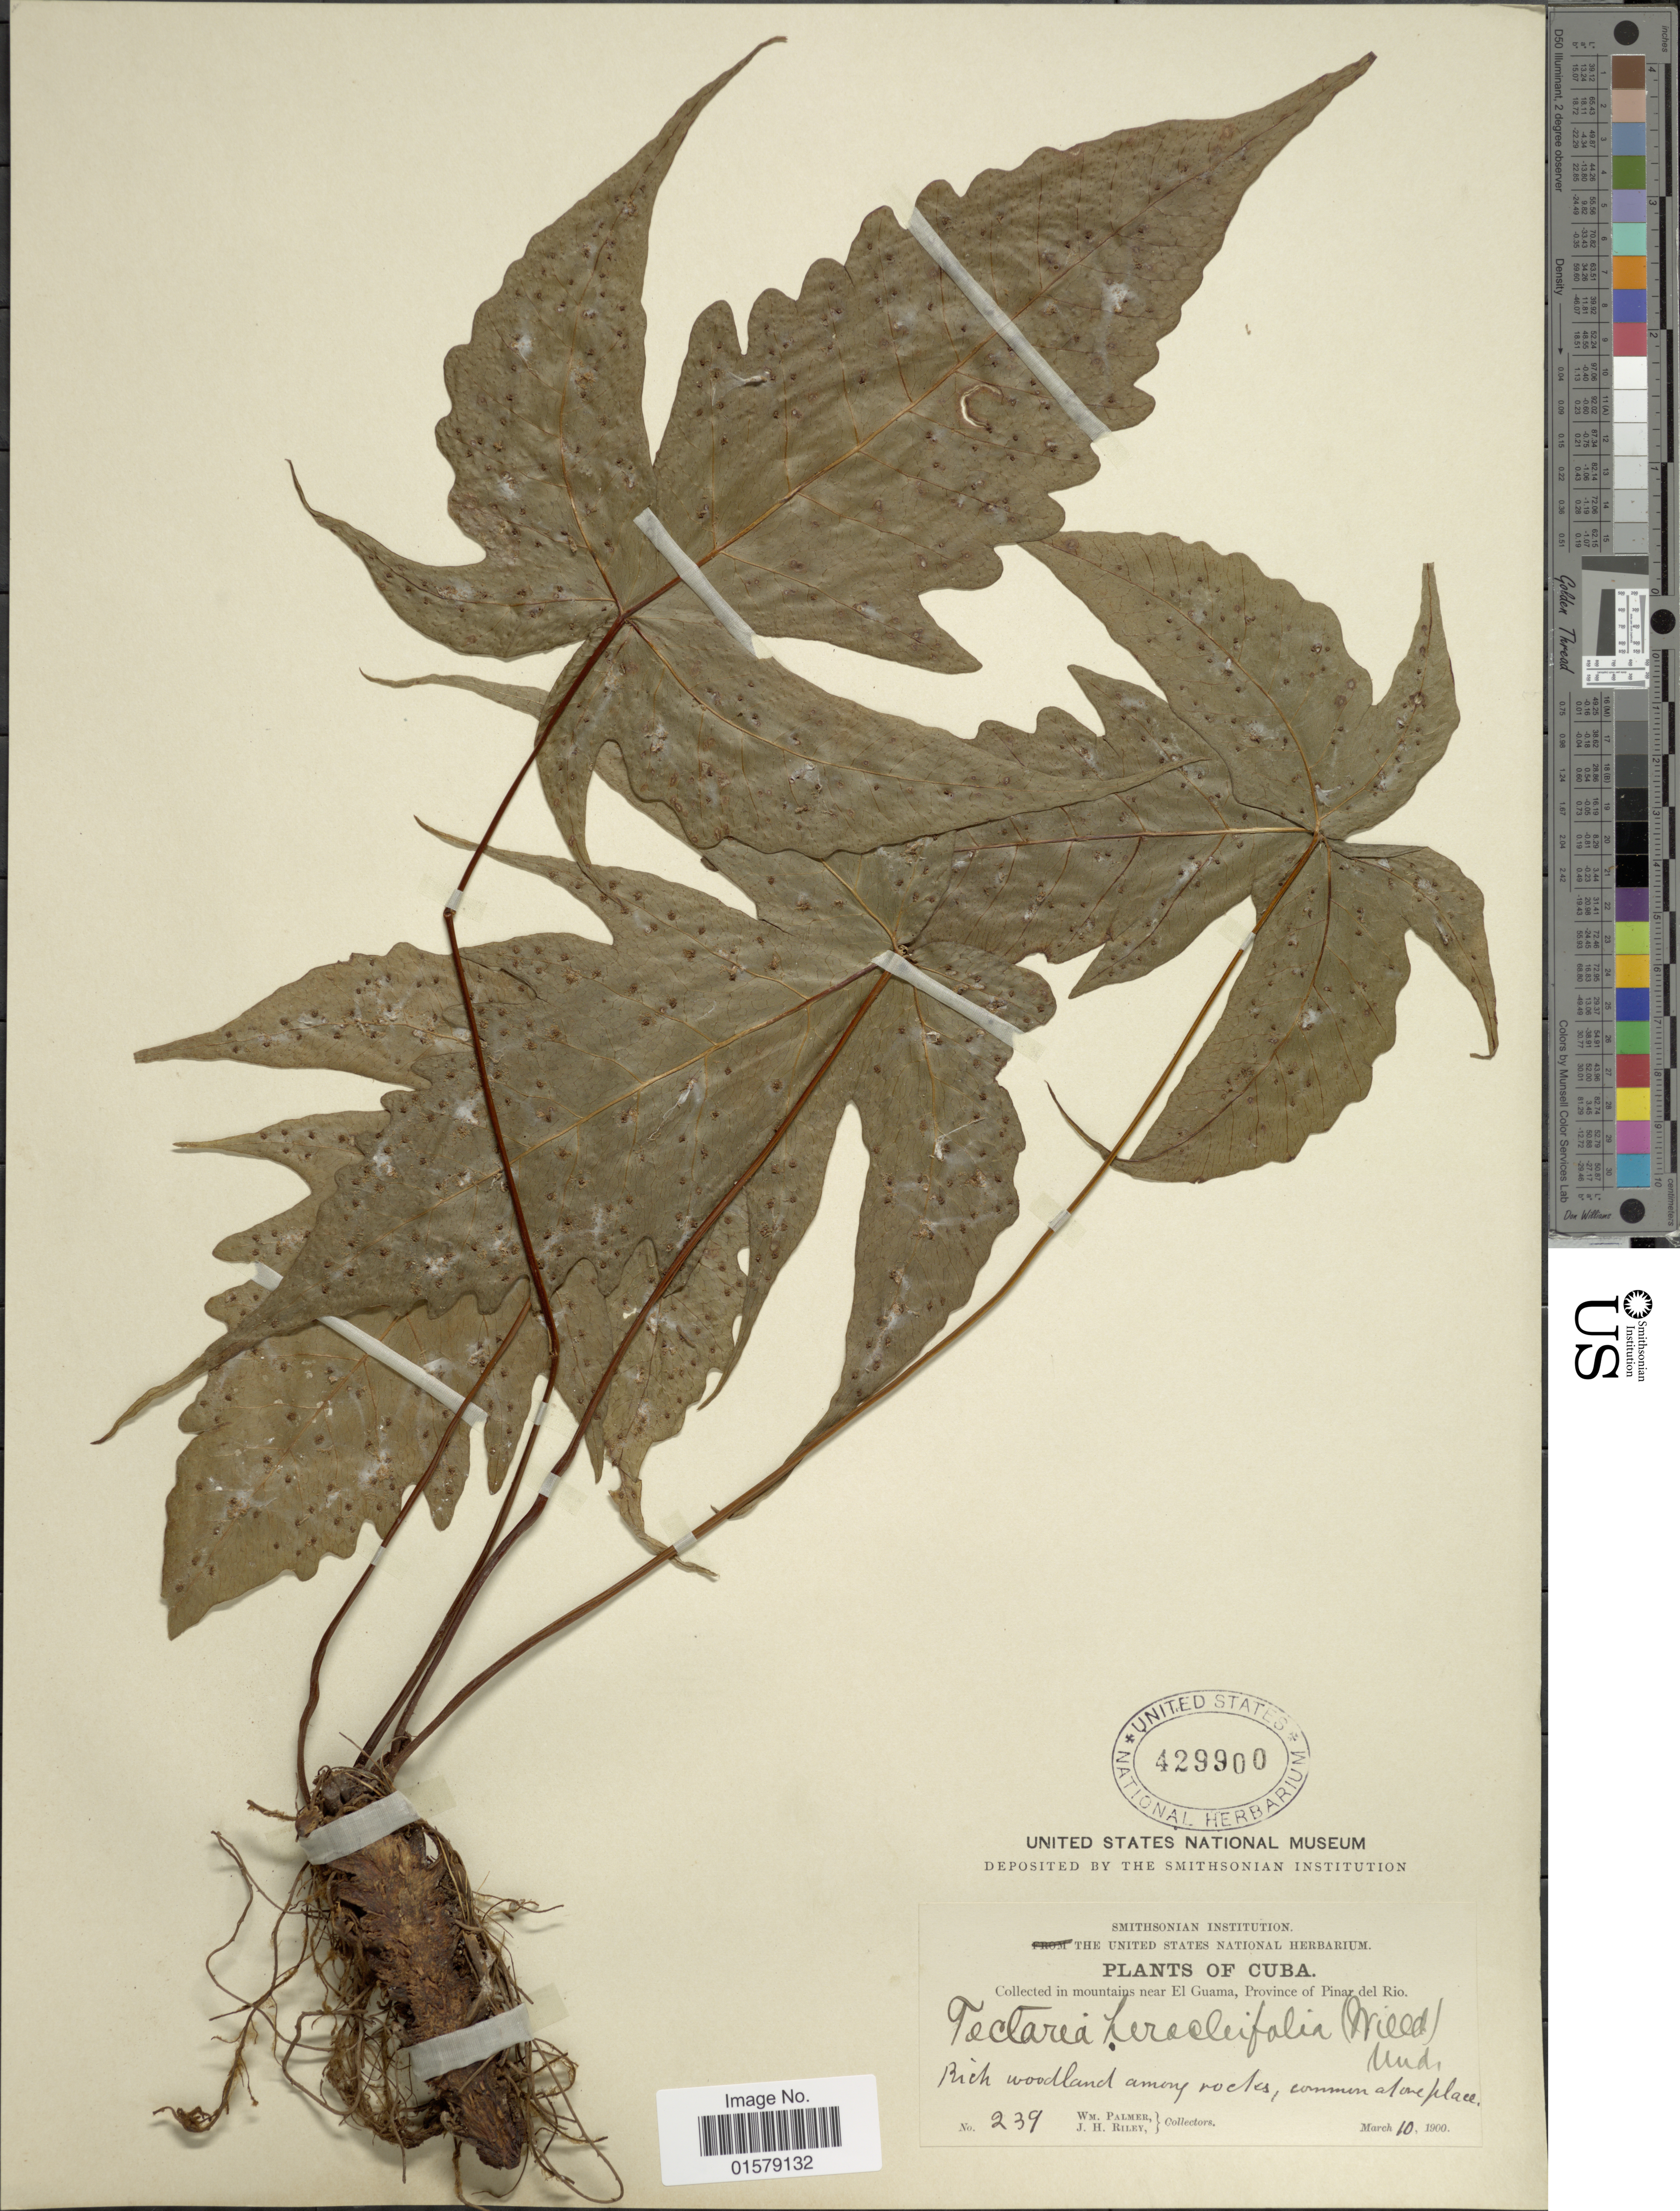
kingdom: Plantae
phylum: Tracheophyta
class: Polypodiopsida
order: Polypodiales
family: Tectariaceae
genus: Tectaria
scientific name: Tectaria heracleifolia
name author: (Willd.) Underw.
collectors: W. Palmer & J. H. Riley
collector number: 239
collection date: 1900-03-10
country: Cuba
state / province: Pinar del Río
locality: In mountains near El Guama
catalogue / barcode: US 429900